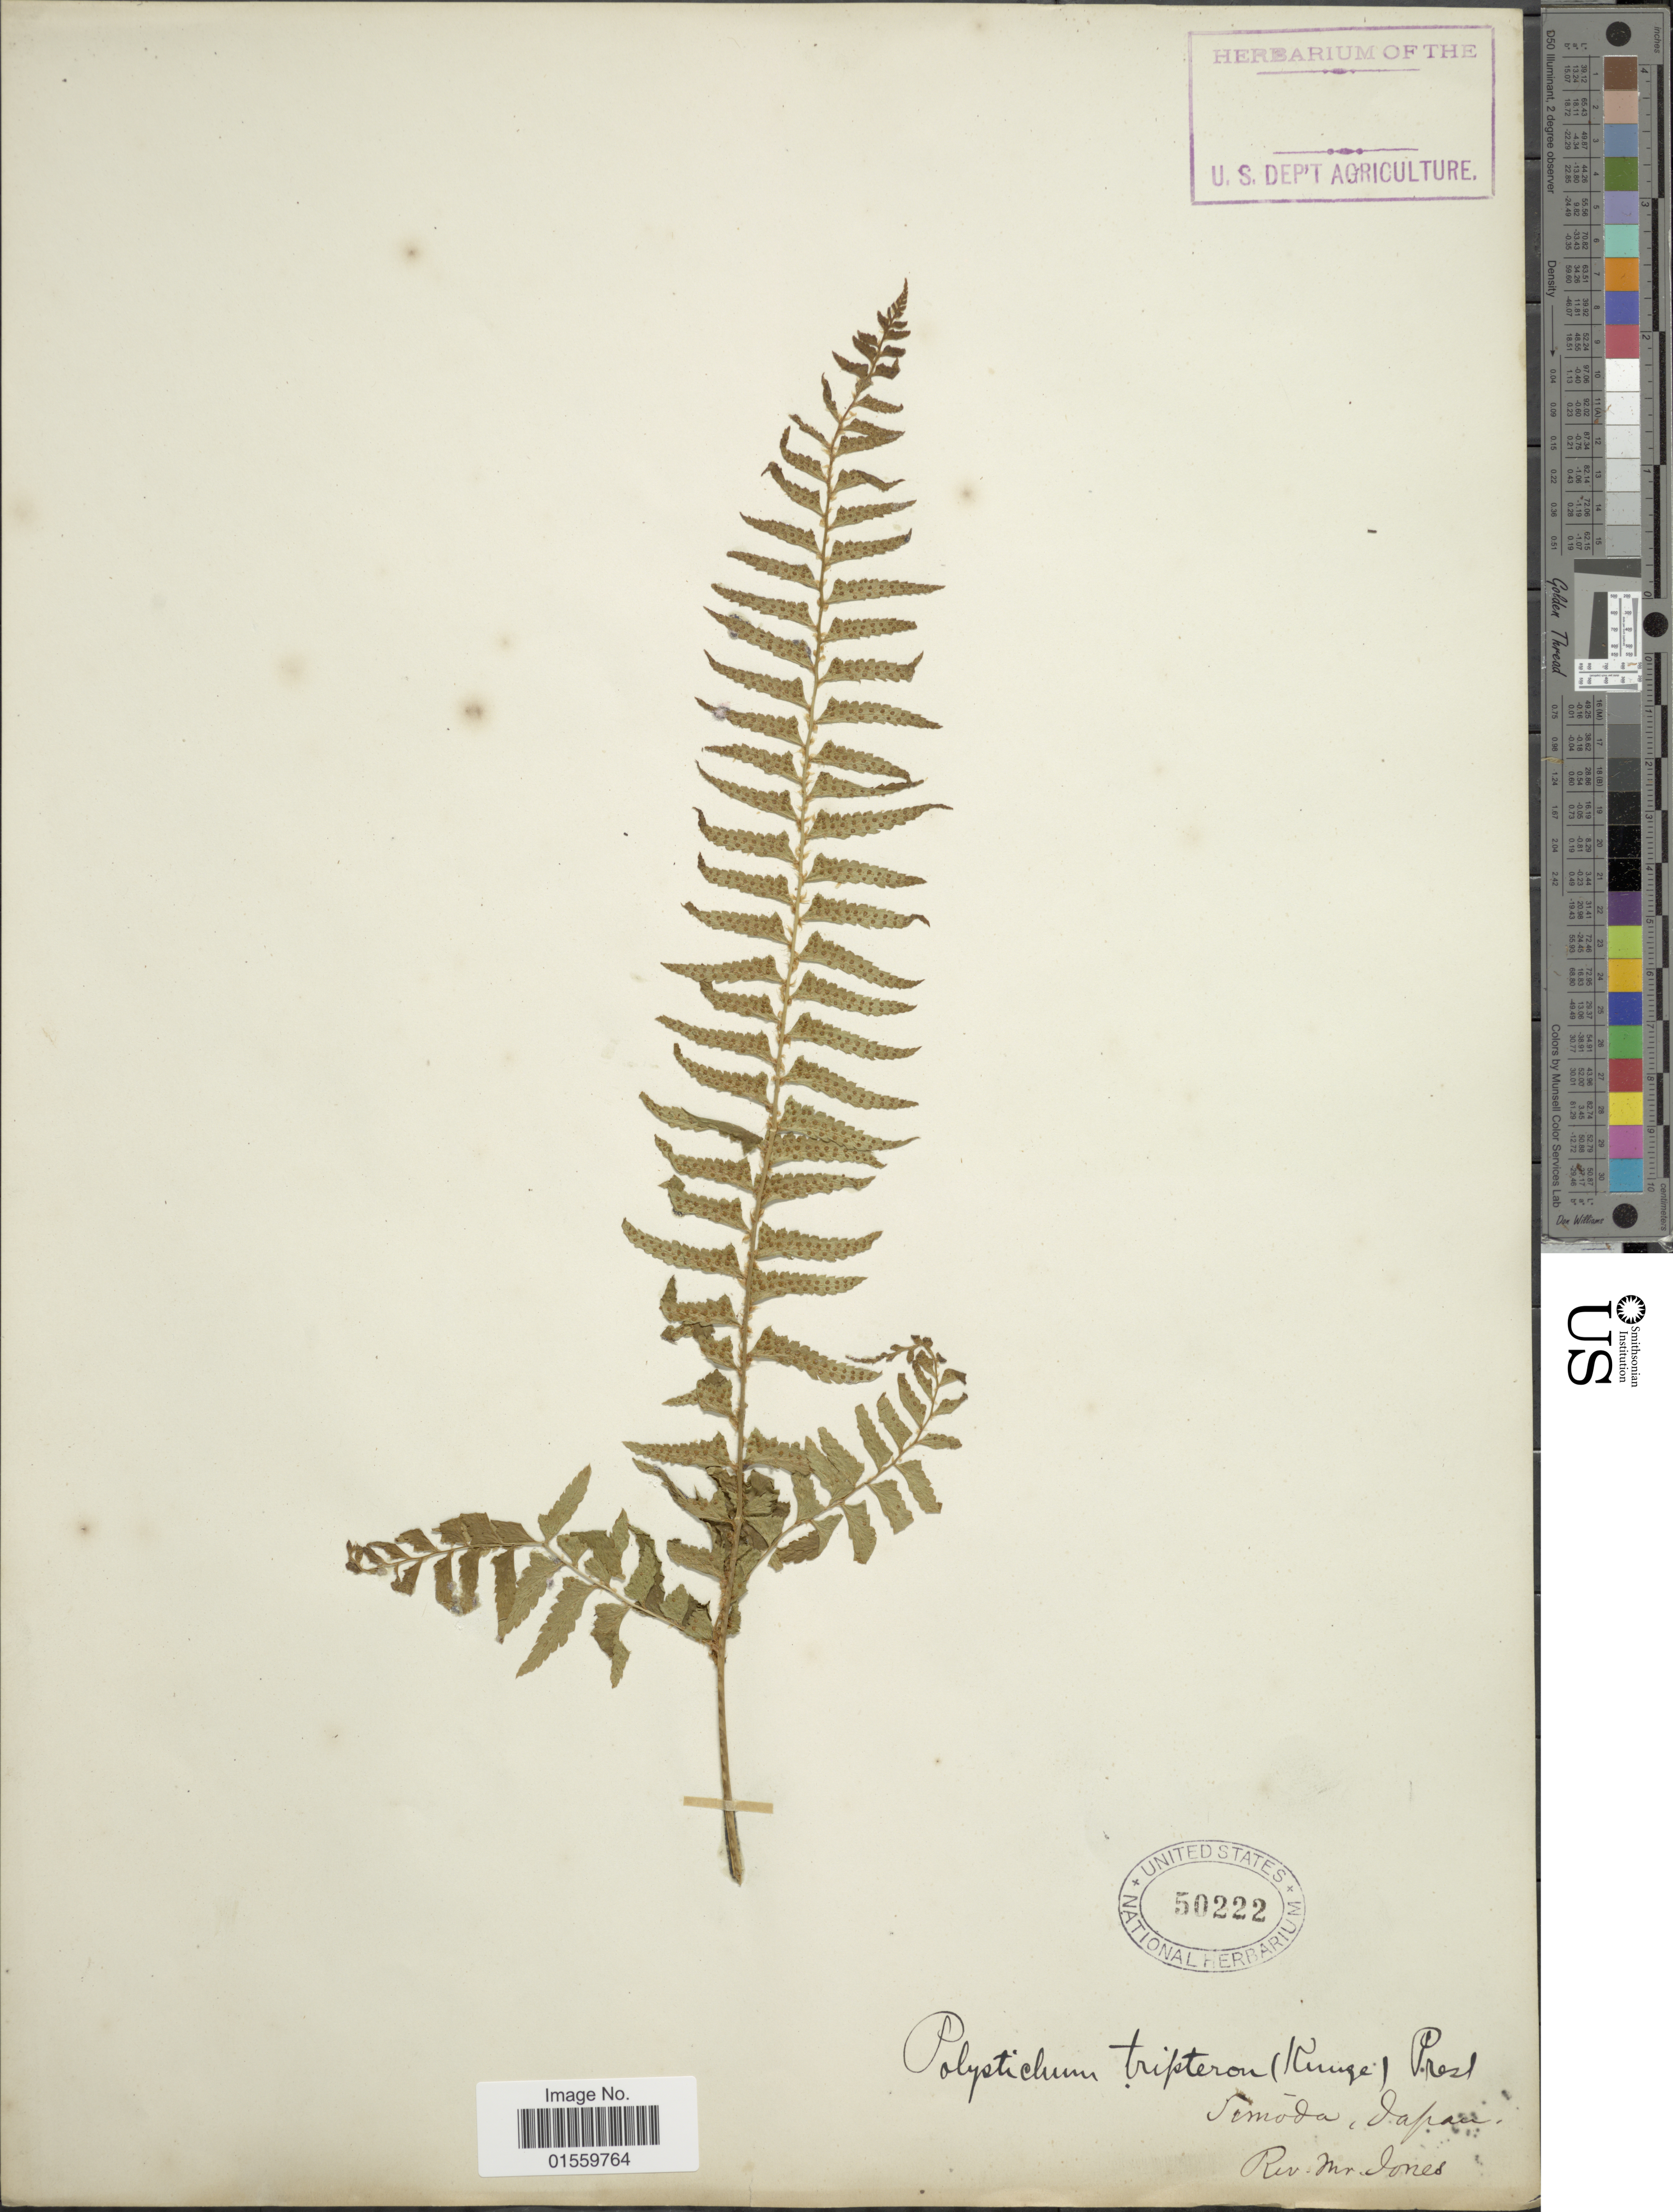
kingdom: Plantae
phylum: Tracheophyta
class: Polypodiopsida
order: Polypodiales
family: Dryopteridaceae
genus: Polystichum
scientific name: Polystichum tripteron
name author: (Kunze) C. Presl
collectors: Jones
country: Japan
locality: Simoda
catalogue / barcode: US 50222